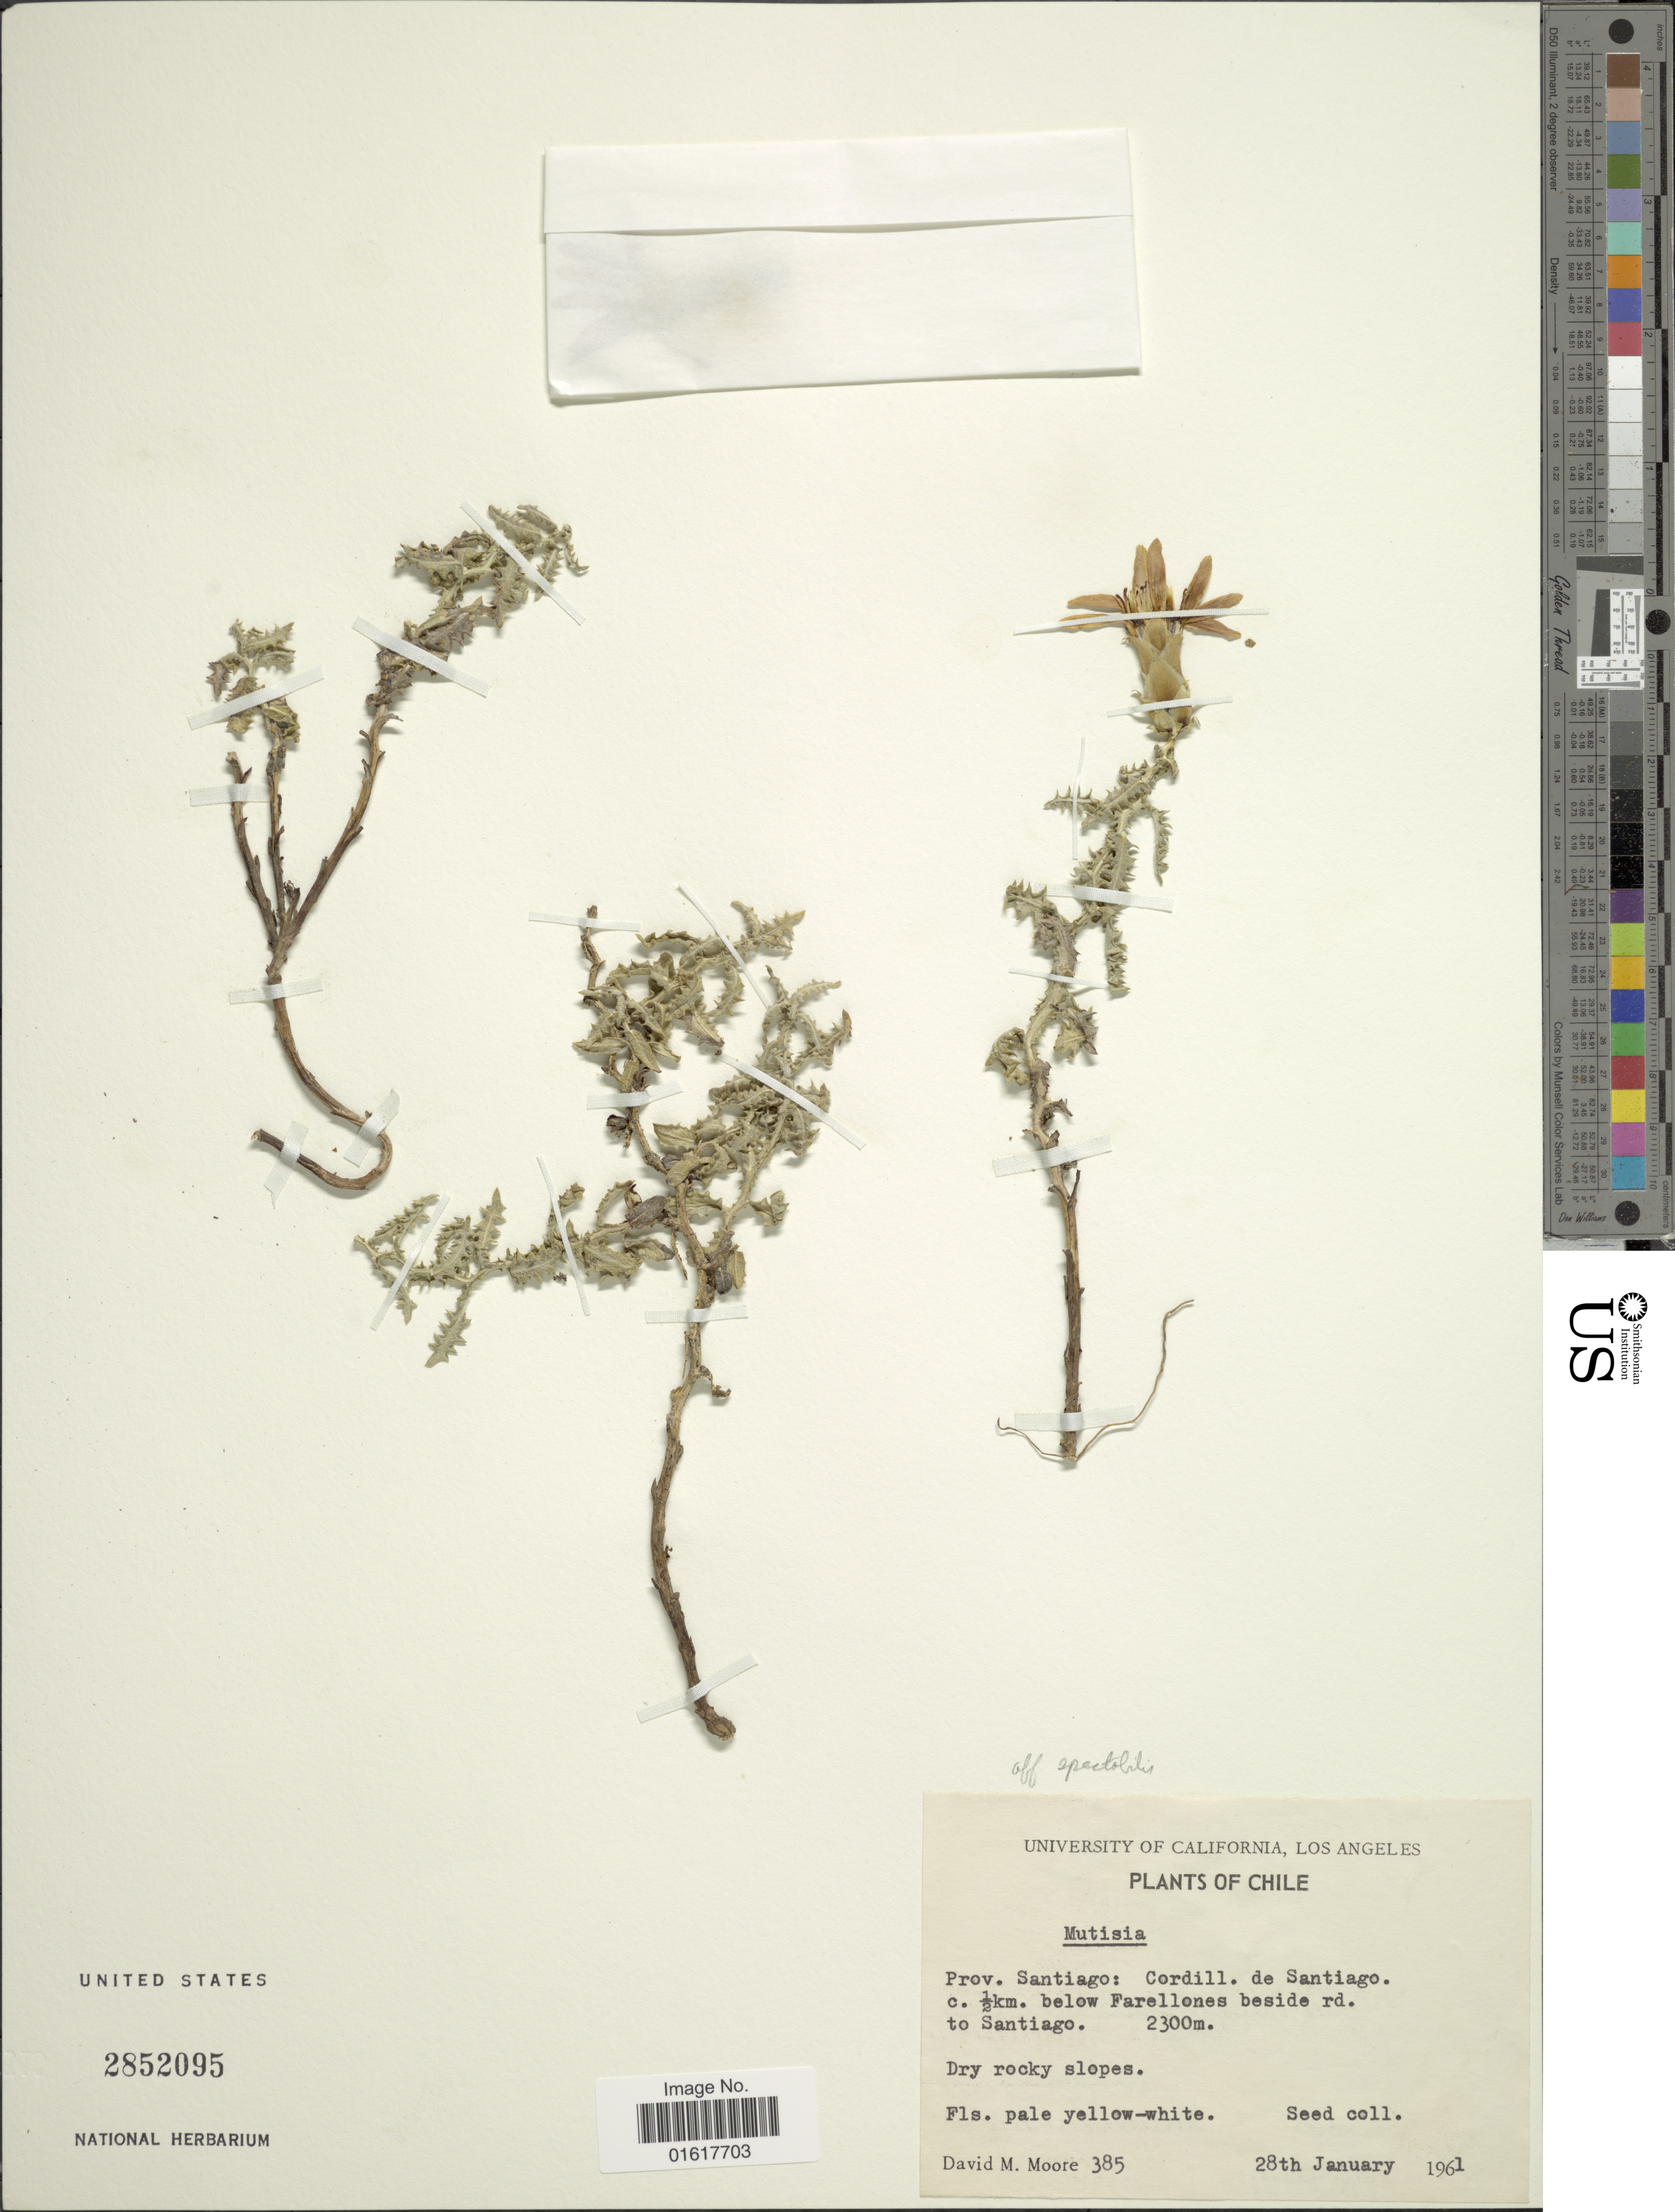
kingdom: Plantae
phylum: Tracheophyta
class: Magnoliopsida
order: Asterales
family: Asteraceae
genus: Mutisia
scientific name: Mutisia sp.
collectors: D. Moore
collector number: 385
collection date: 1961-01-28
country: Chile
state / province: Región Metropolitana (RM)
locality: Prov. Santiago: Cordill. de Santiago. c. ½km. below Farellones beside rd. to Santiago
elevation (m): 2300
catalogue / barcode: US 2852095